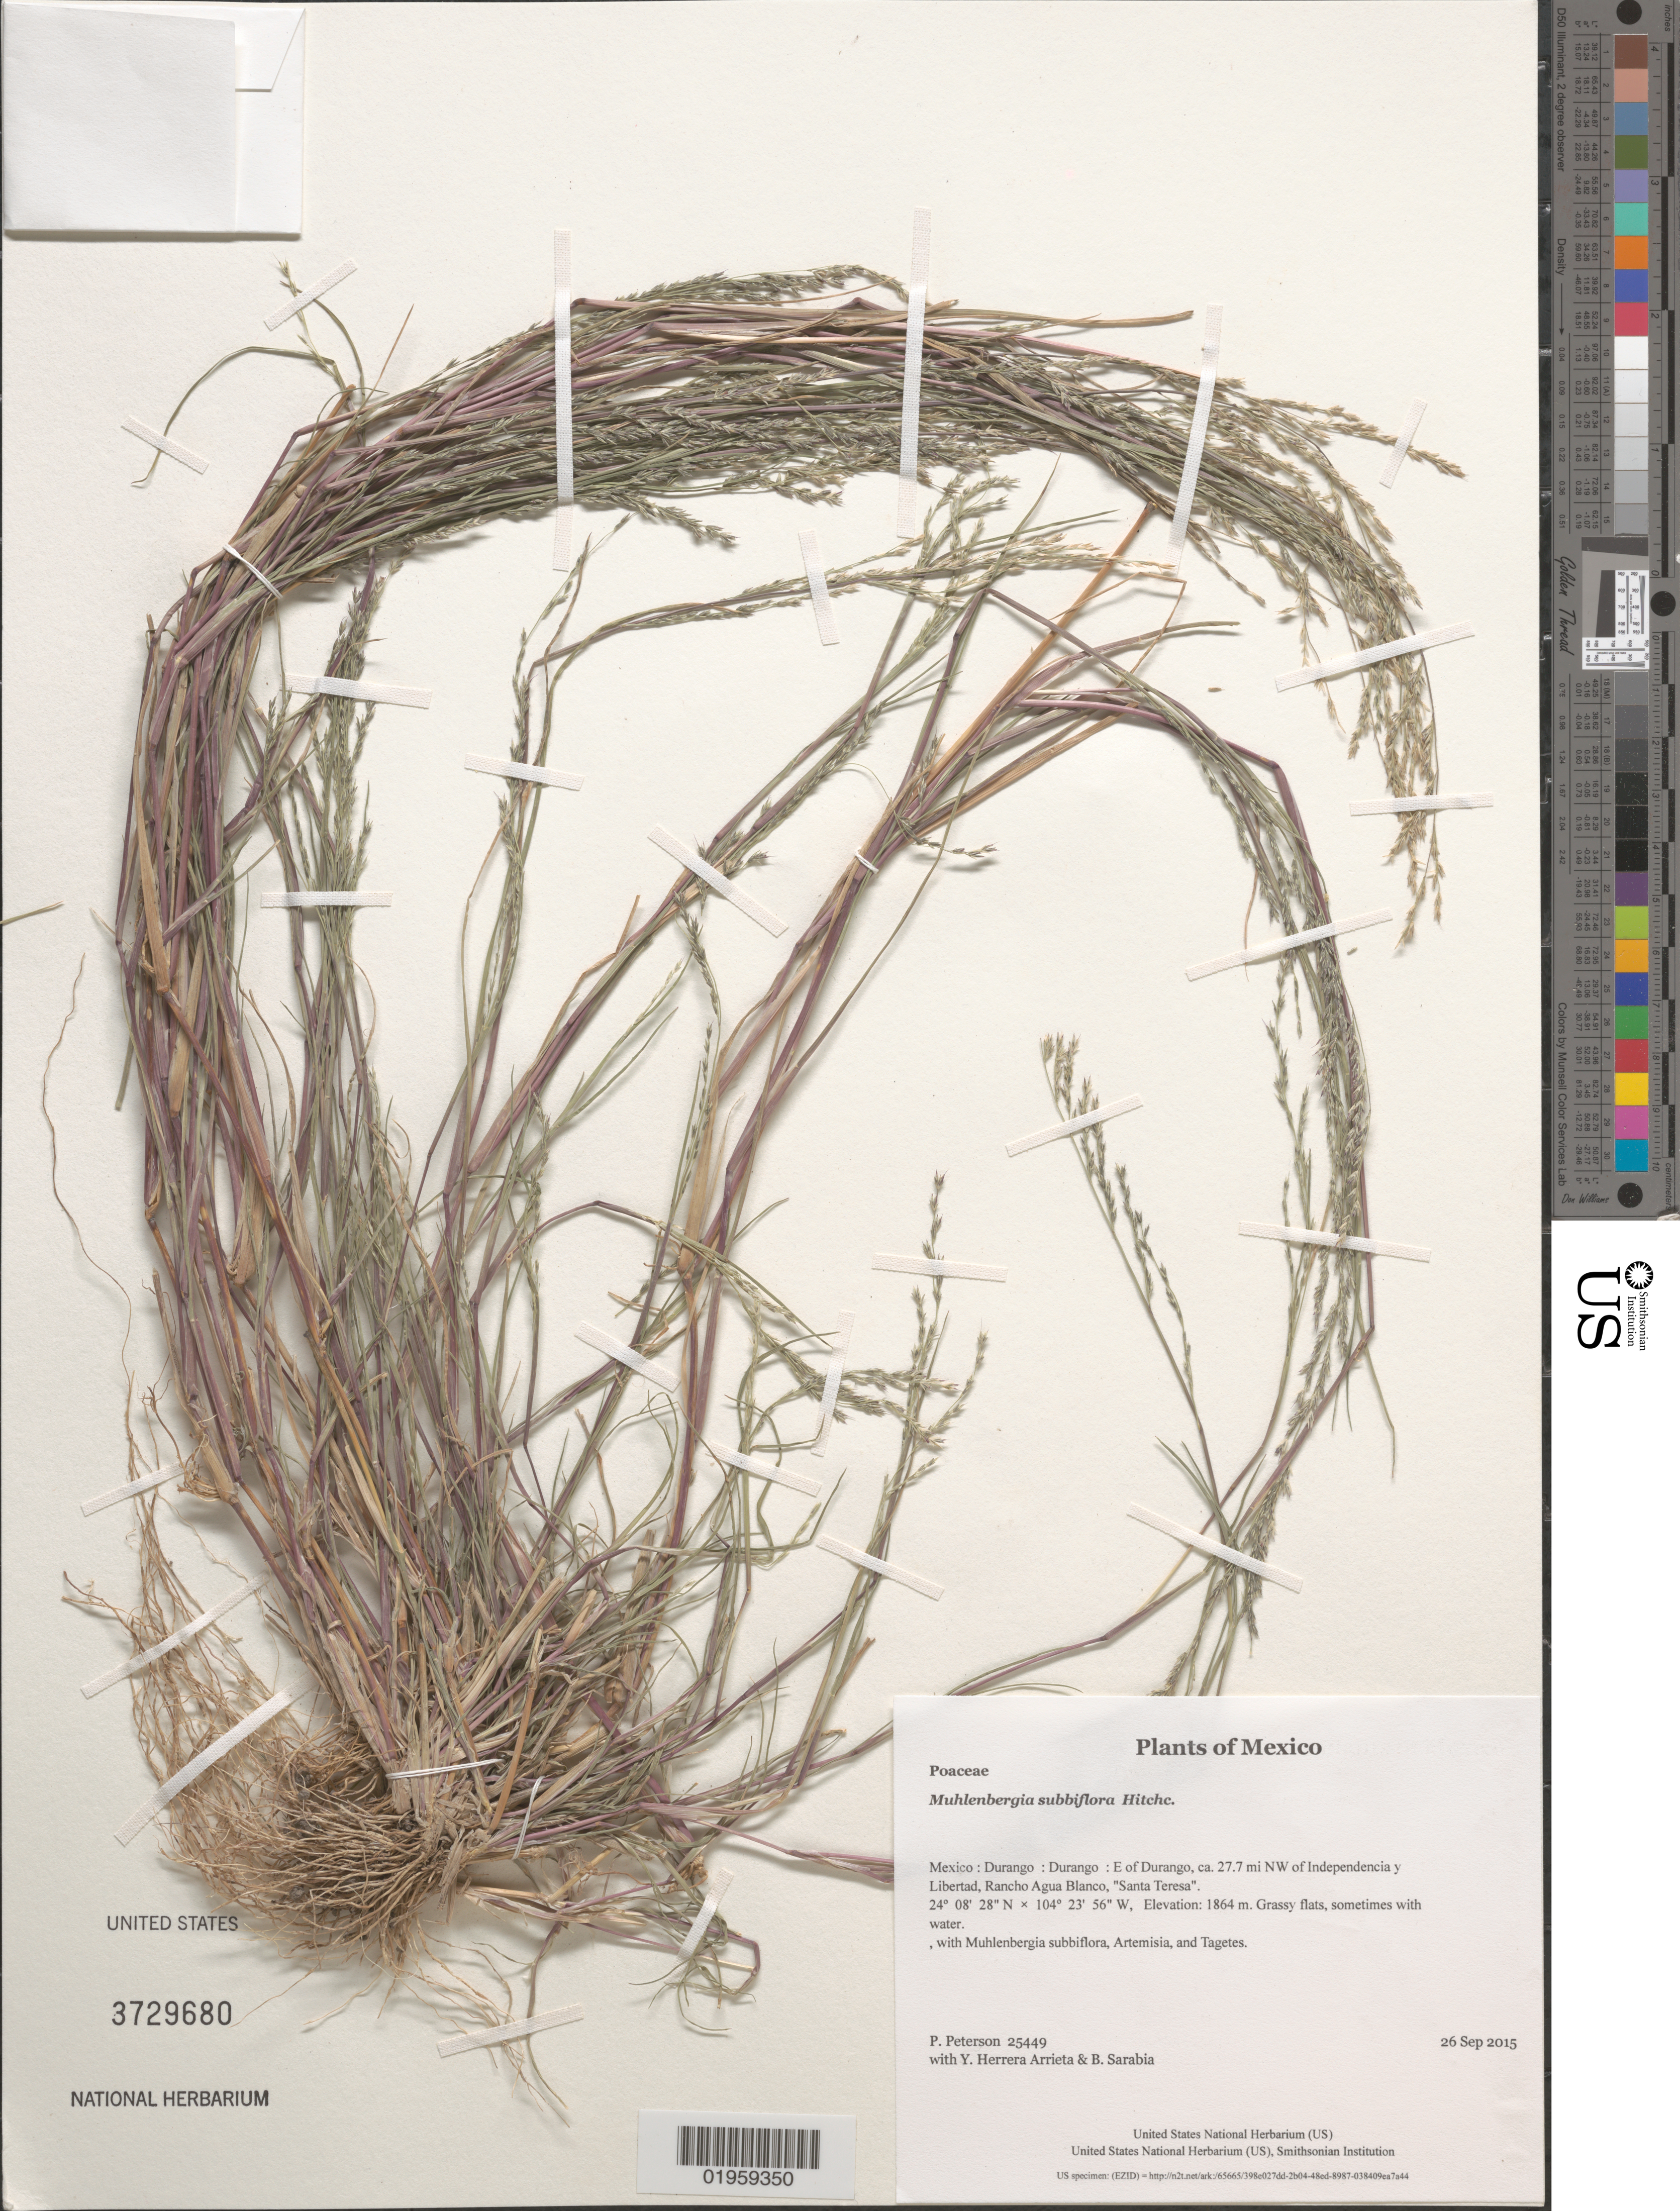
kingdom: Plantae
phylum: Tracheophyta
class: Liliopsida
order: Poales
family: Poaceae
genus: Muhlenbergia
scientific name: Muhlenbergia subbiflora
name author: Hitchc.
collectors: P. M. Peterson, Y. Herrera Arrieta & B. Sarabia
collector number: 25449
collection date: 2015-09-26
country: Mexico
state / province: Durango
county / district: Durango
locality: E of Durango, ca. 27.7 mi NW of Independencia y Libertad, Rancho Agua Blanco, "Santa Teresa".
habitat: Grassy flats, sometimes with water.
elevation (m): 1864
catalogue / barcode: US 3729680